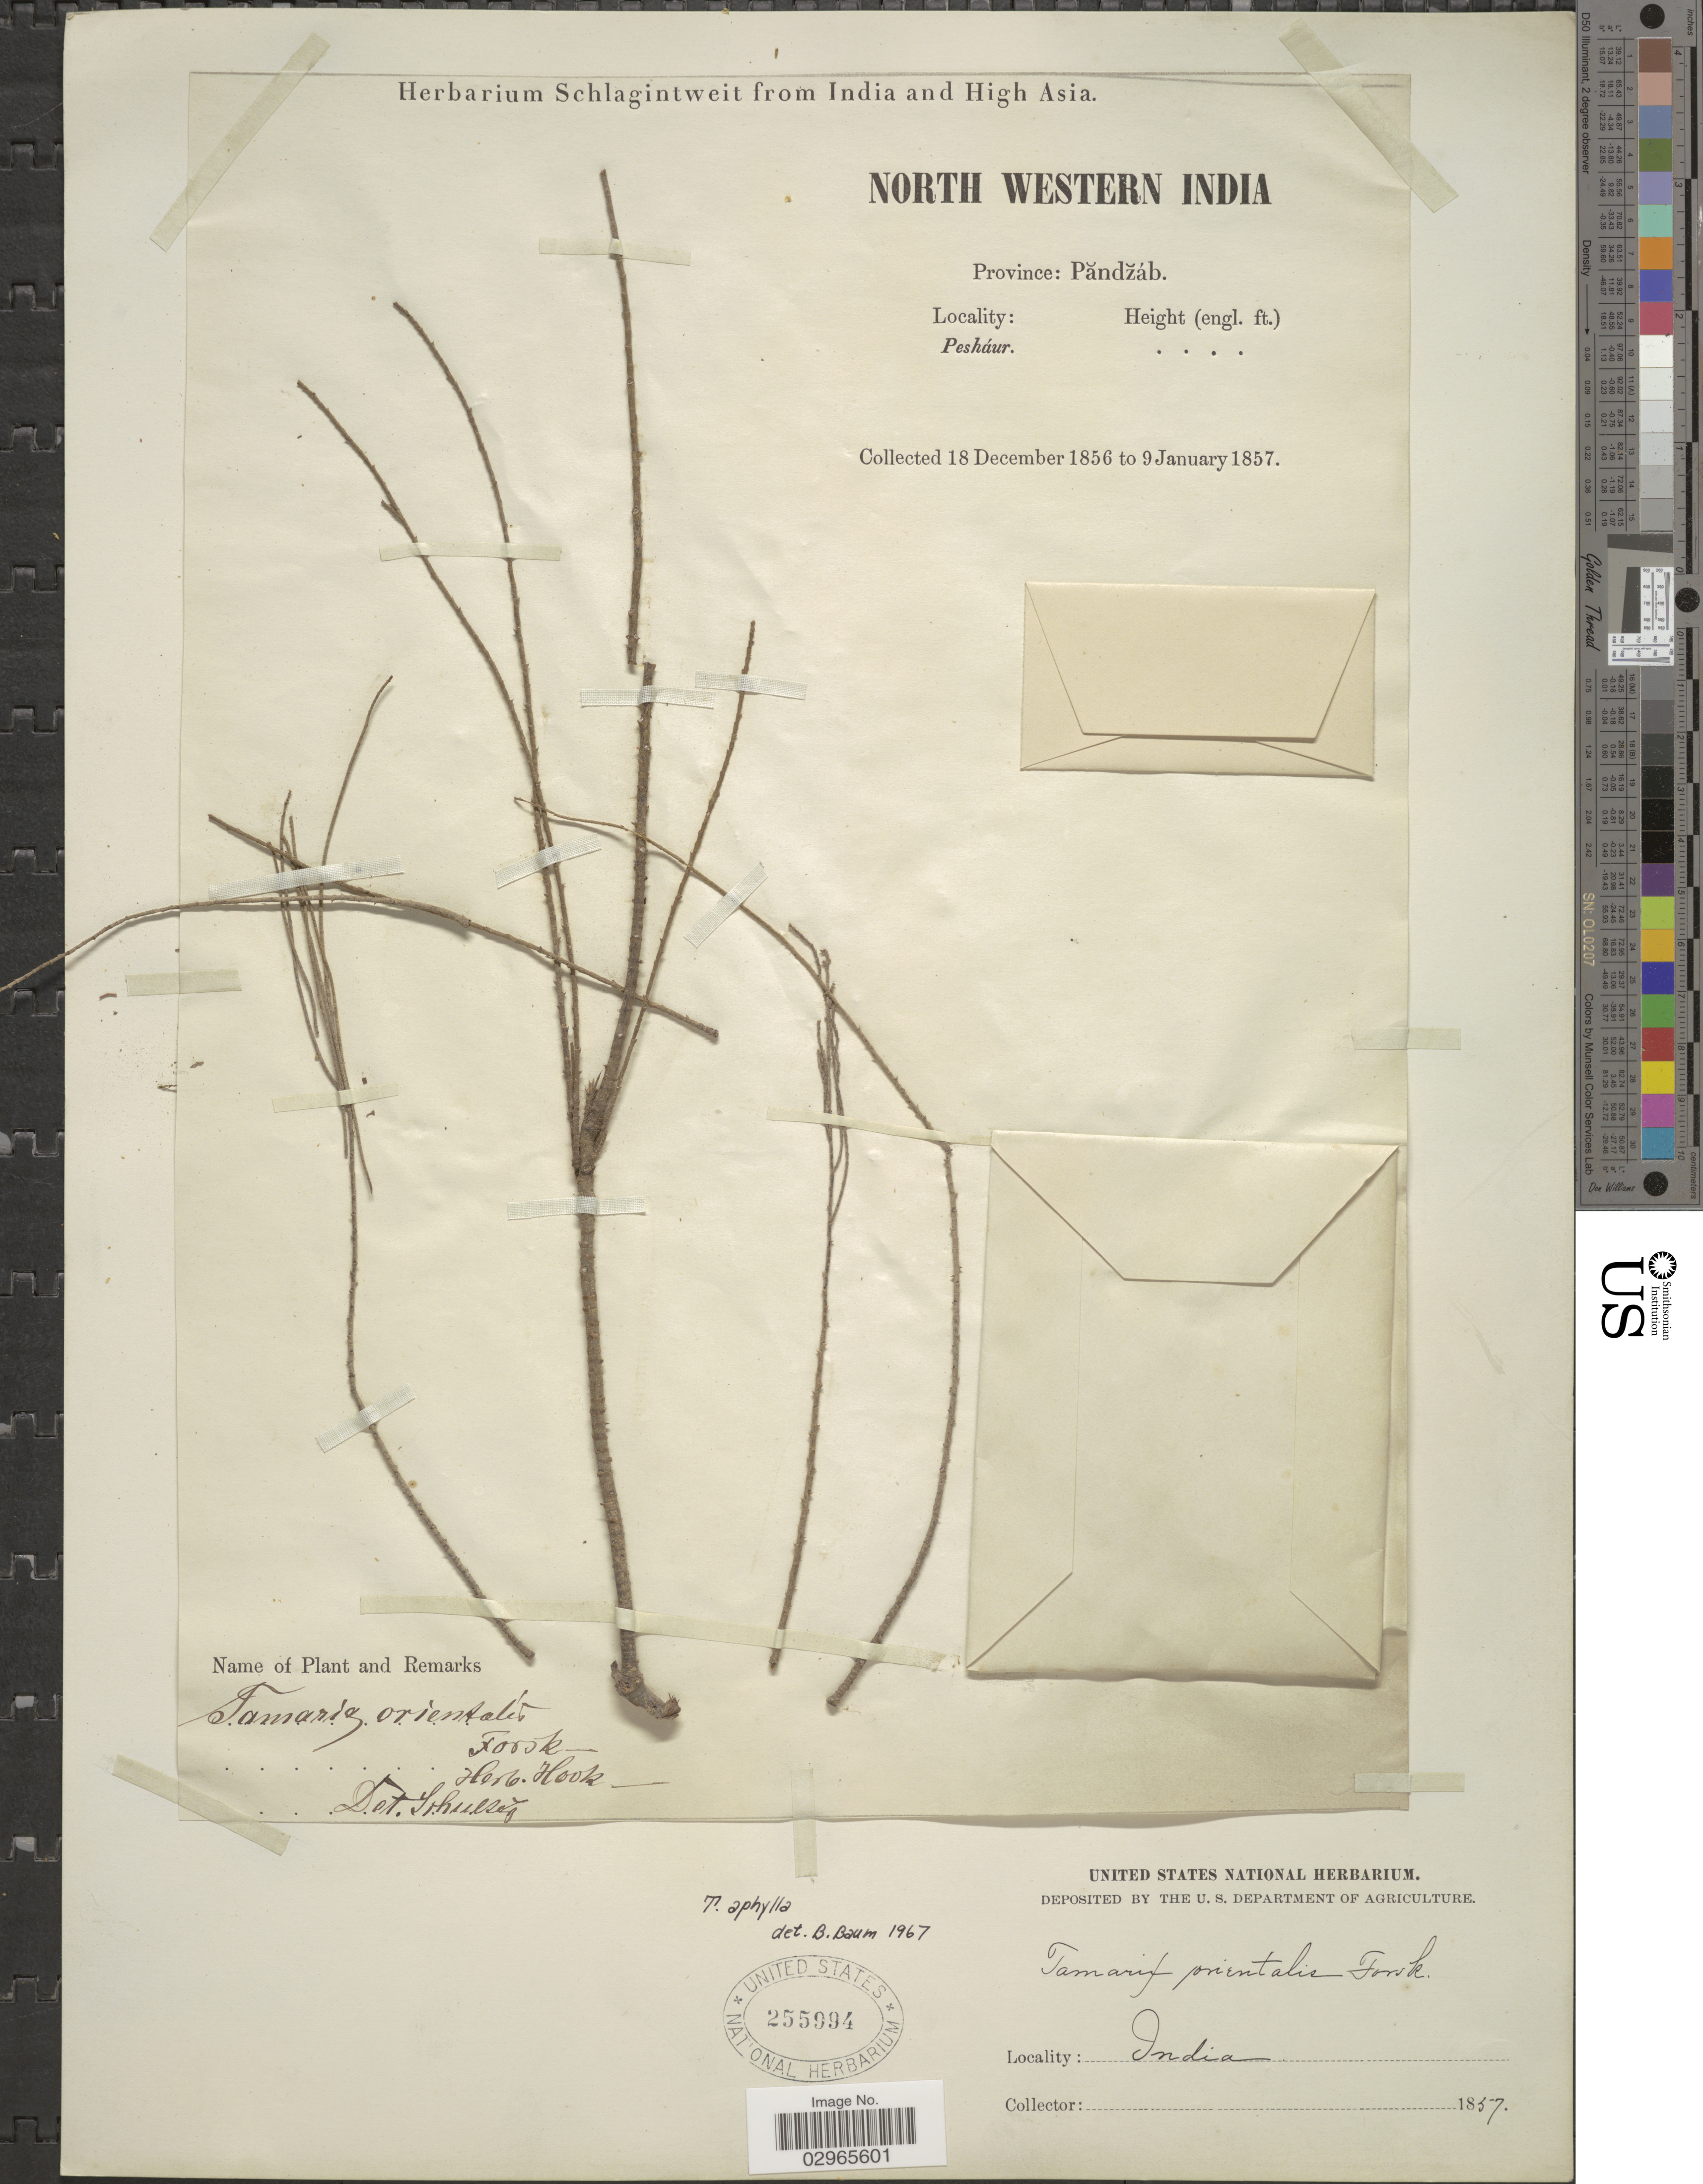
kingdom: Plantae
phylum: Tracheophyta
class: Magnoliopsida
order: Caryophyllales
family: Tamaricaceae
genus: Tamarix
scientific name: Tamarix aphylla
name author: (L.) H. Karst.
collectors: ex herb. Schlagintweit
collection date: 1856-12-18/1857-01-09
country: India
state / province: Punjab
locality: North Western India. Province: Pandzab, Pesháur.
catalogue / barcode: US 255994